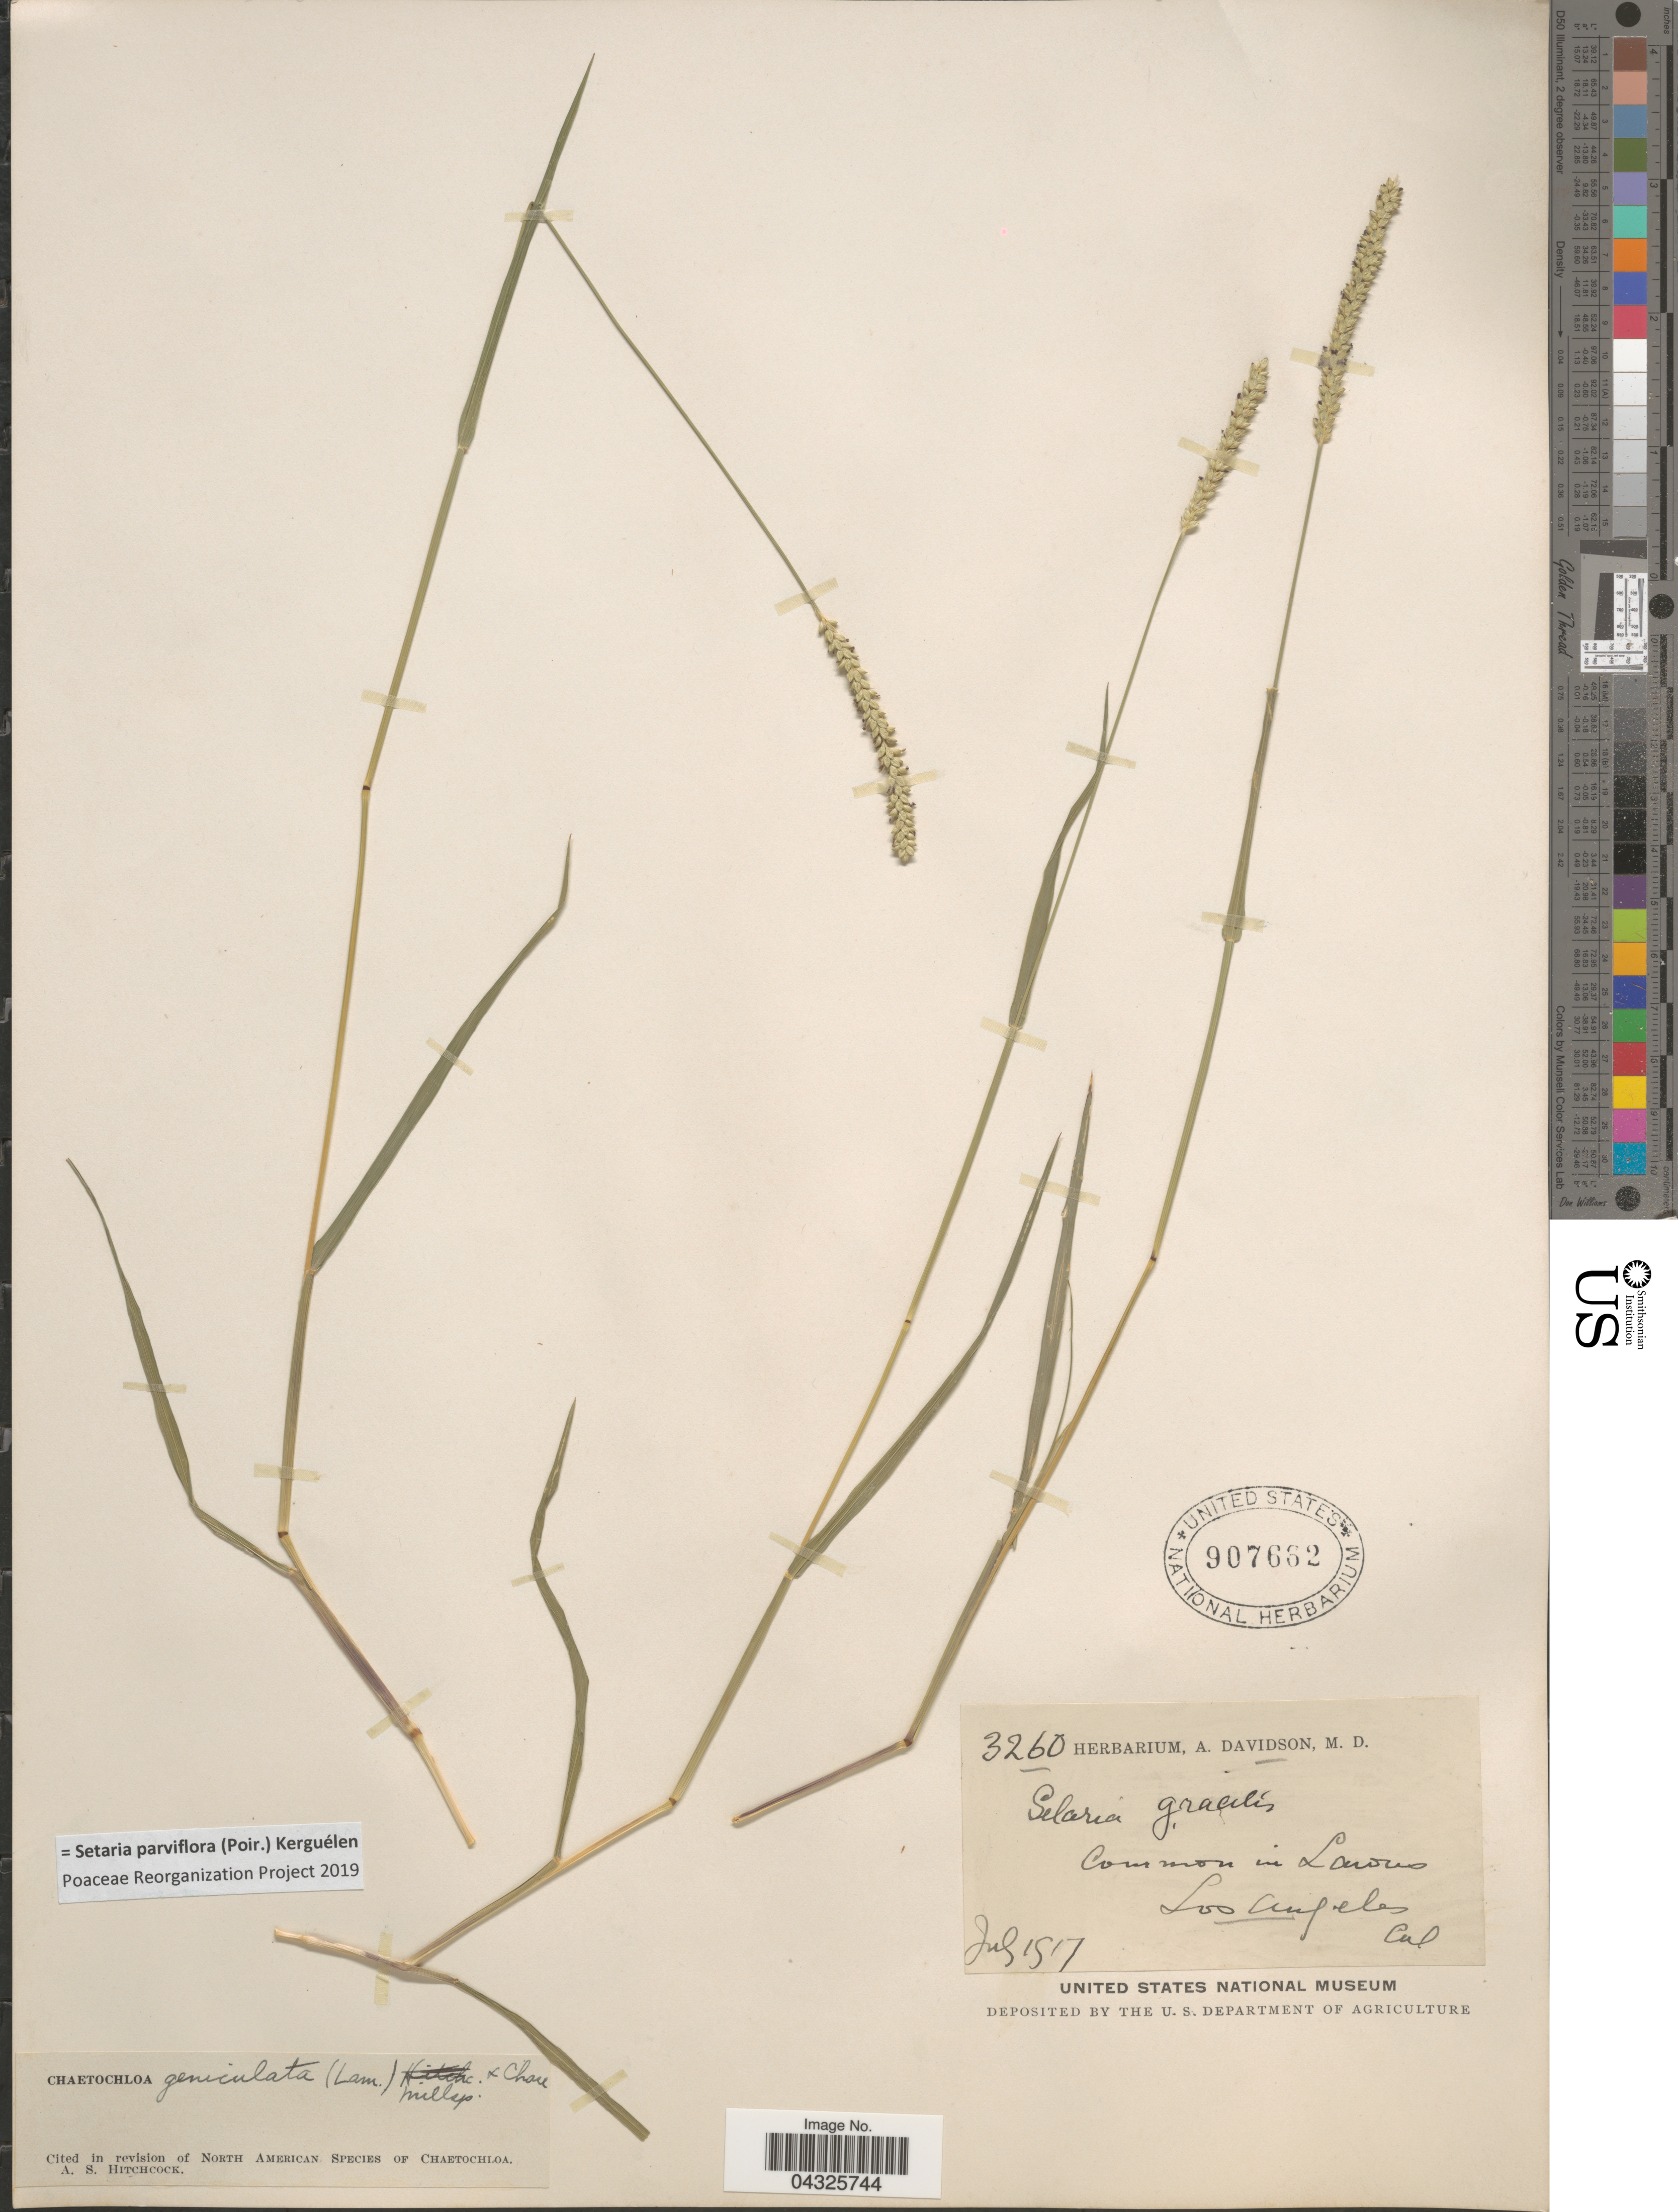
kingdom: Plantae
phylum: Tracheophyta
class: Liliopsida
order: Poales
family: Poaceae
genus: Setaria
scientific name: Setaria parviflora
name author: (Poir.) Kerguélen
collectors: ex herb. A. Davidson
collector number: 3260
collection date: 1917-07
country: United States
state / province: California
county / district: Los Angeles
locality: In Lawns. Los Angeles.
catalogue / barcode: US 907662